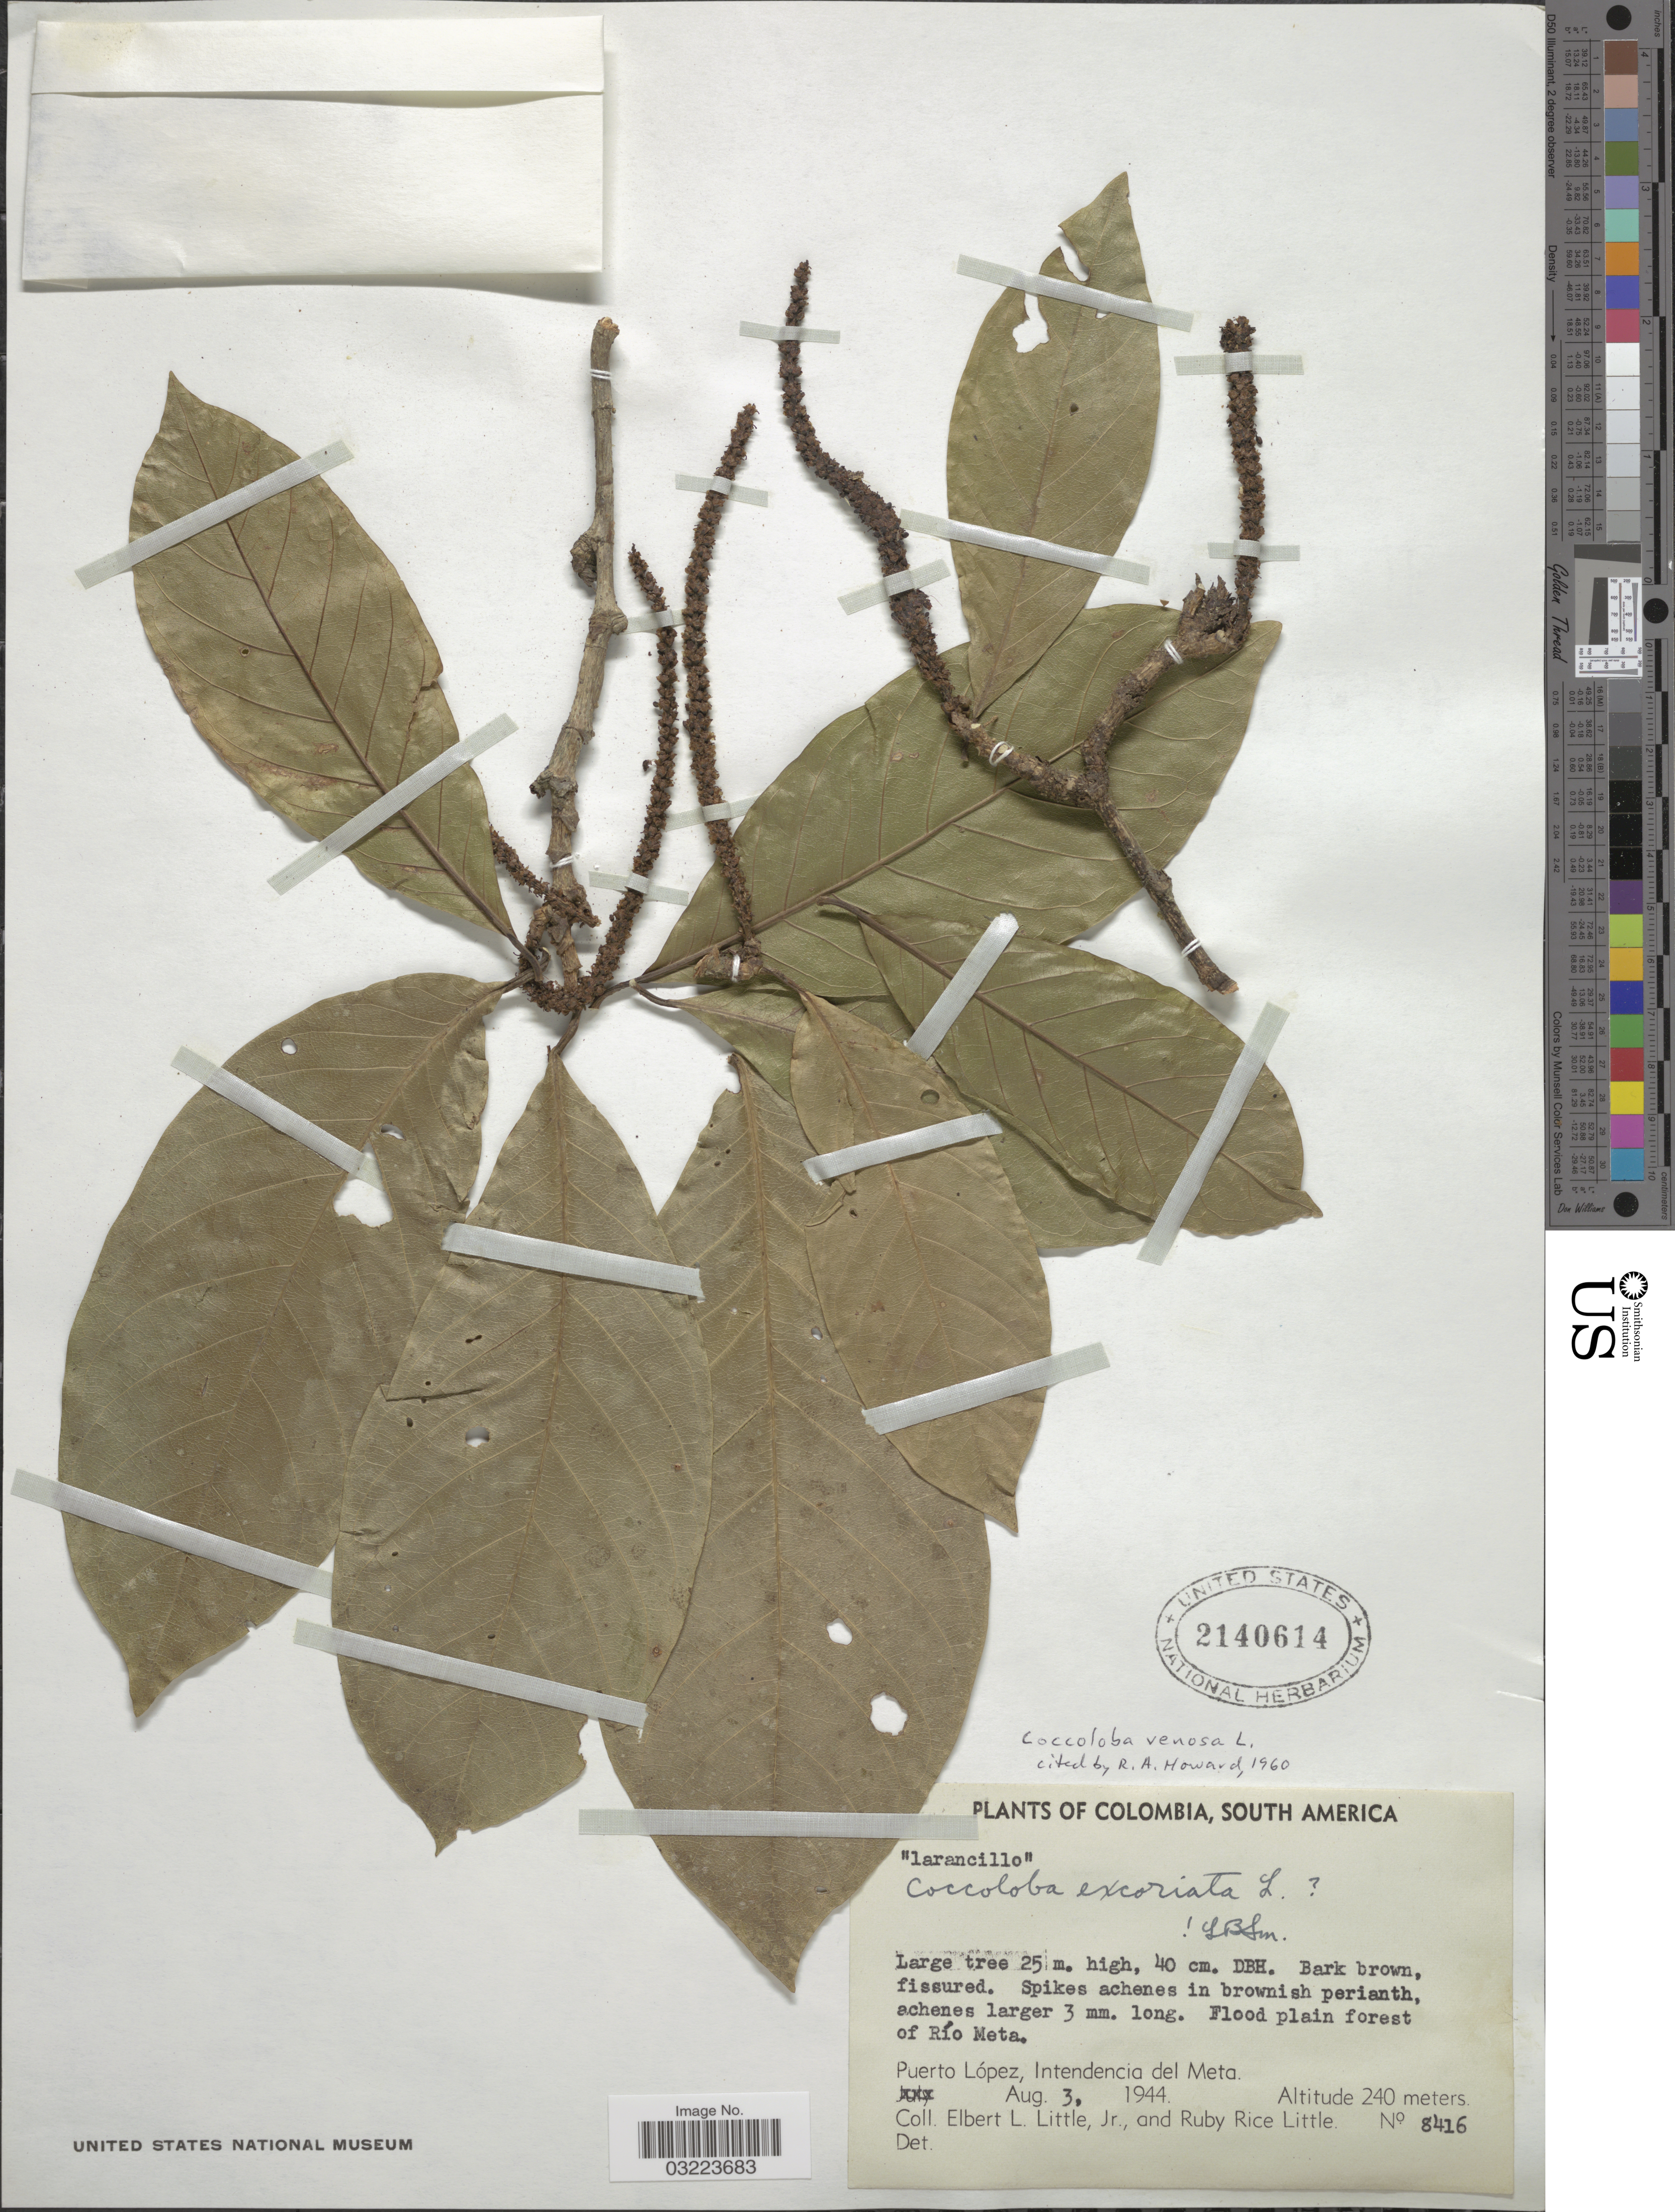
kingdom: Plantae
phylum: Tracheophyta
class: Magnoliopsida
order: Caryophyllales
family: Polygonaceae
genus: Coccoloba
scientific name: Coccoloba venosa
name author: L.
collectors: E. L. Little & R. R. Little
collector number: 8416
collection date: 1944-08-03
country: Colombia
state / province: Meta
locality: Flood plain forest of Río Meta. Puerto López, Intendencia del Meta.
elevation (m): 240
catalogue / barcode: US 2140614